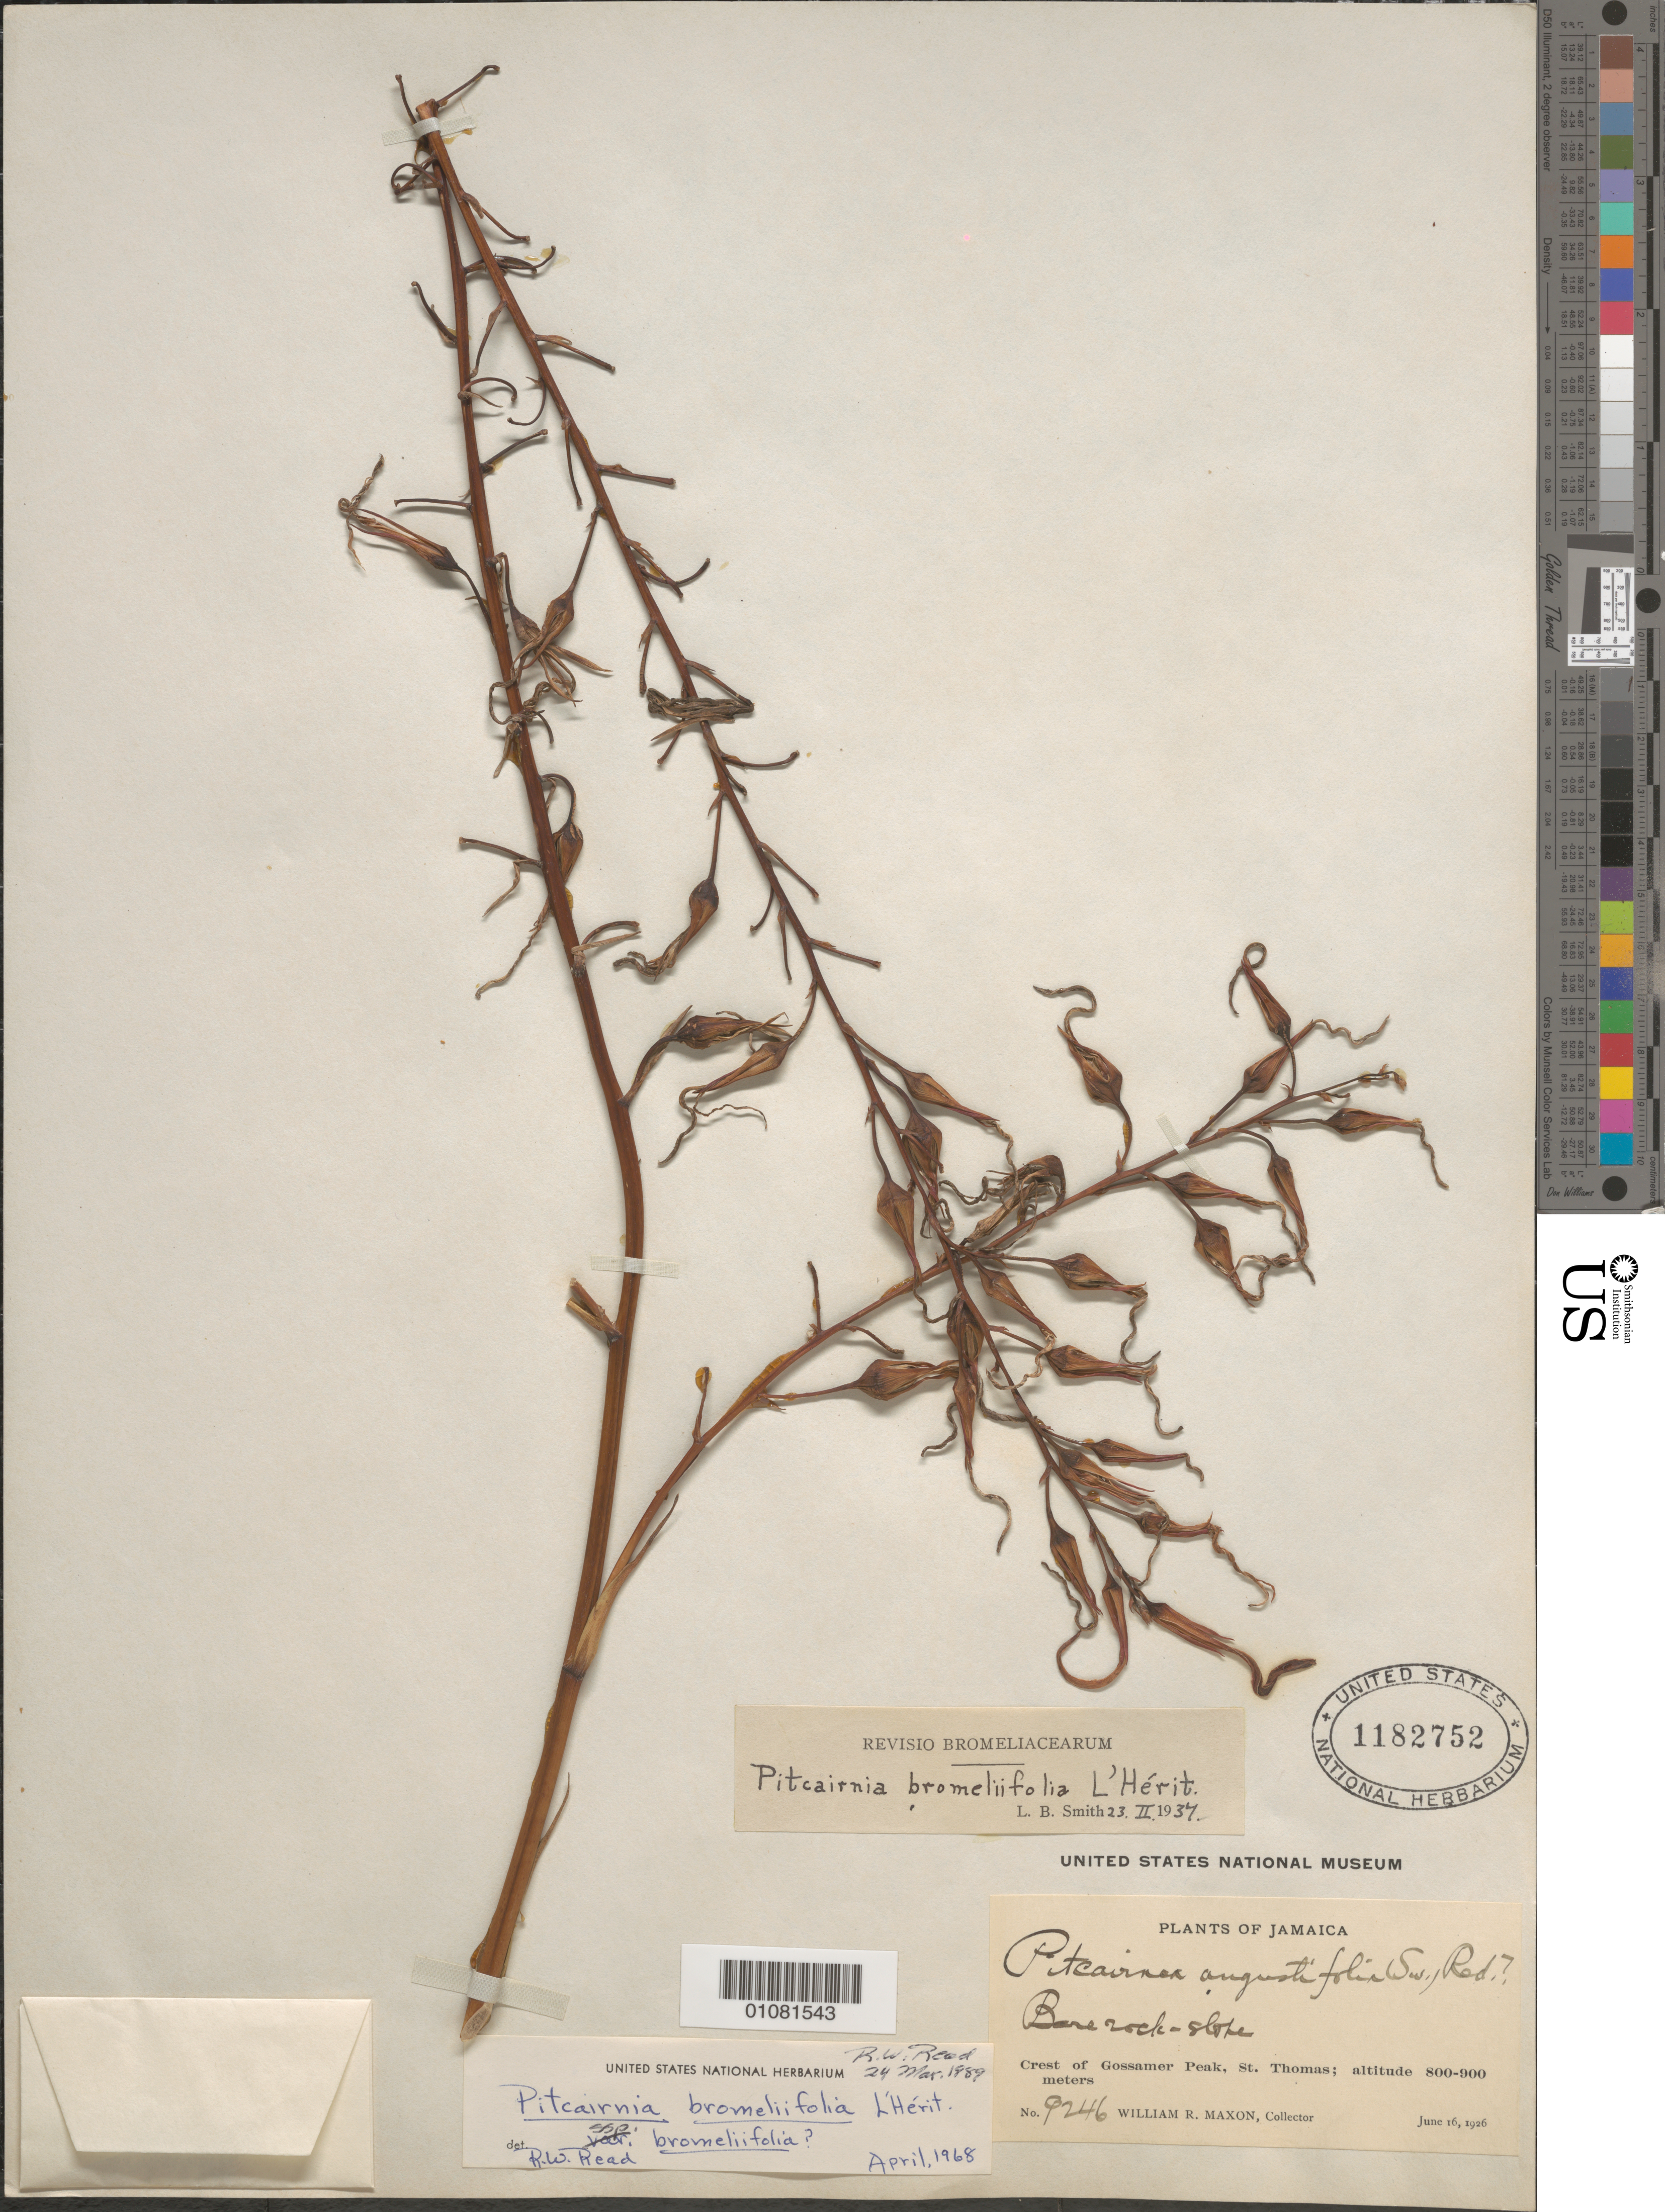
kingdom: Plantae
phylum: Tracheophyta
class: Liliopsida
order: Poales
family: Bromeliaceae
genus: Pitcairnia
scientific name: Pitcairnia bromeliifolia var. bromeliifolia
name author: L'Hér.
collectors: W. R. Maxon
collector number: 9246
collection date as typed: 16 Jun 1926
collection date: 1926-06-16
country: Jamaica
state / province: Saint Thomas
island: Jamaica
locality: Bare rock-stone; Crest of Gossamer Peak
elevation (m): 800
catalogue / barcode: US 1182752